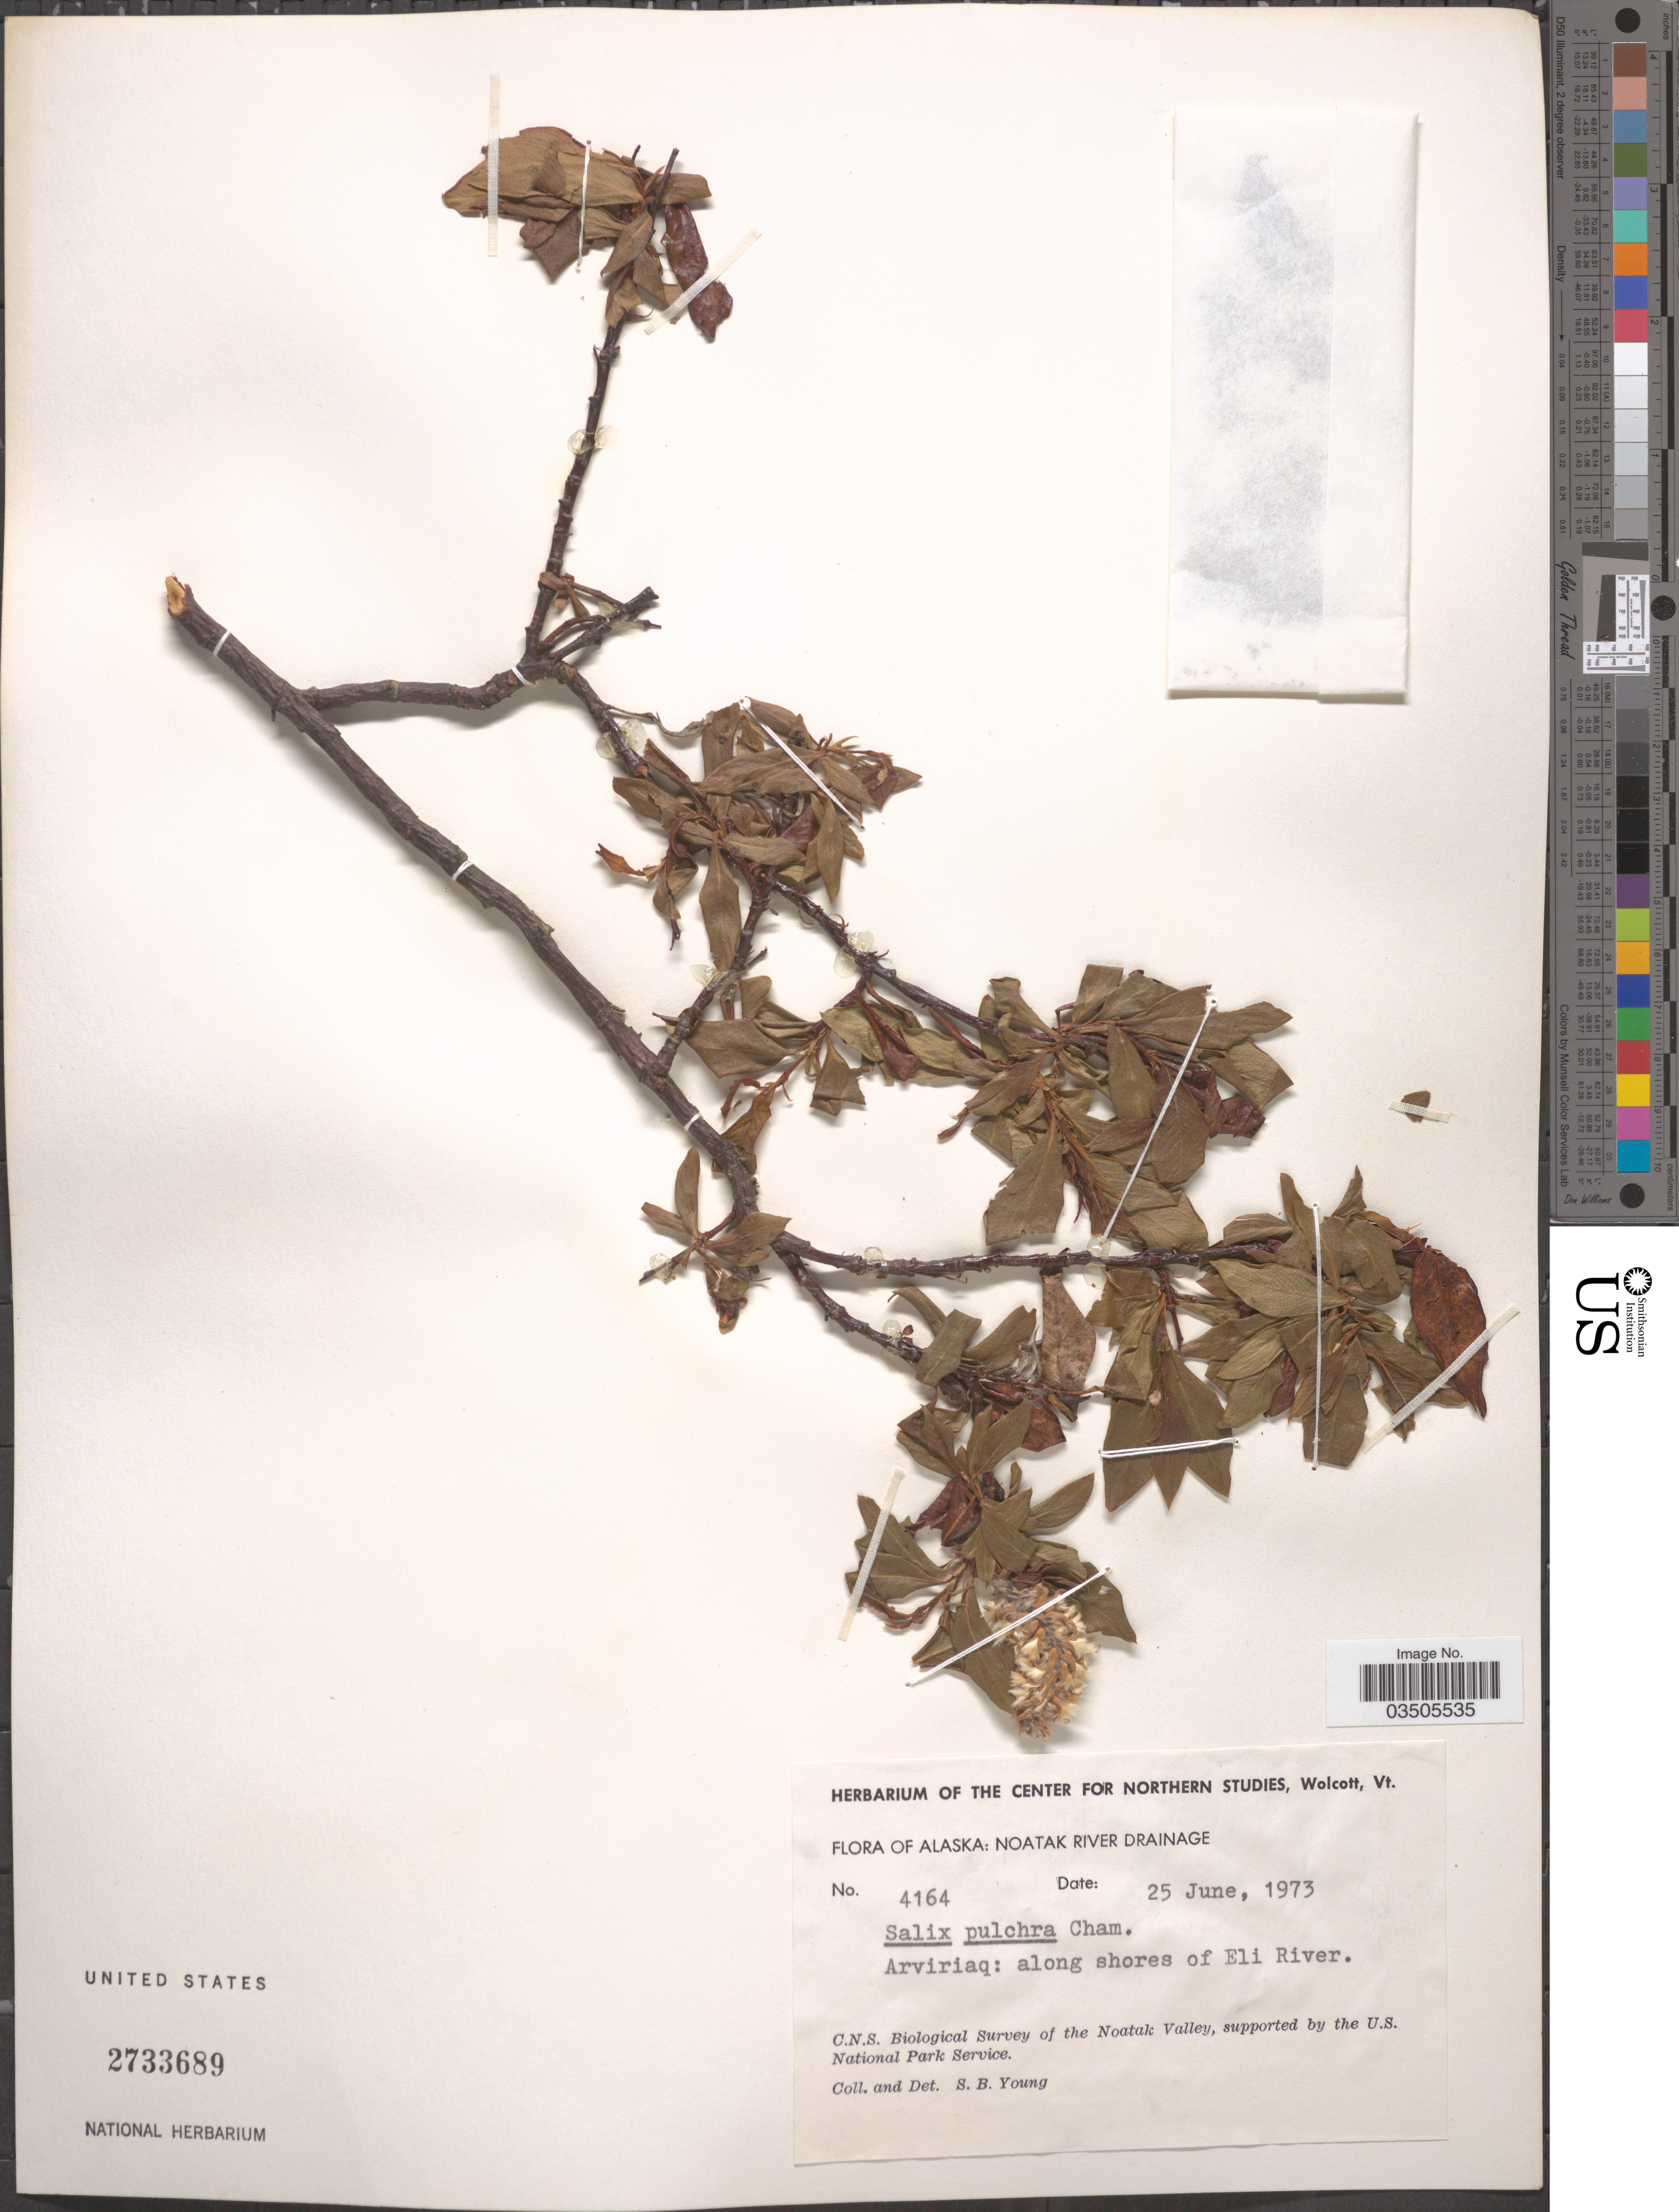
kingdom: Plantae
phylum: Tracheophyta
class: Magnoliopsida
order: Malpighiales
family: Salicaceae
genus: Salix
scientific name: Salix pulchra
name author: Cham.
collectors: S. Young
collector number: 4164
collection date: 1973-06-25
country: United States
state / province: Alaska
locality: Noatak River Drainage. Arviriaq: along shores of Eli River. Noatak Valley.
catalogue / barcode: US 2733689